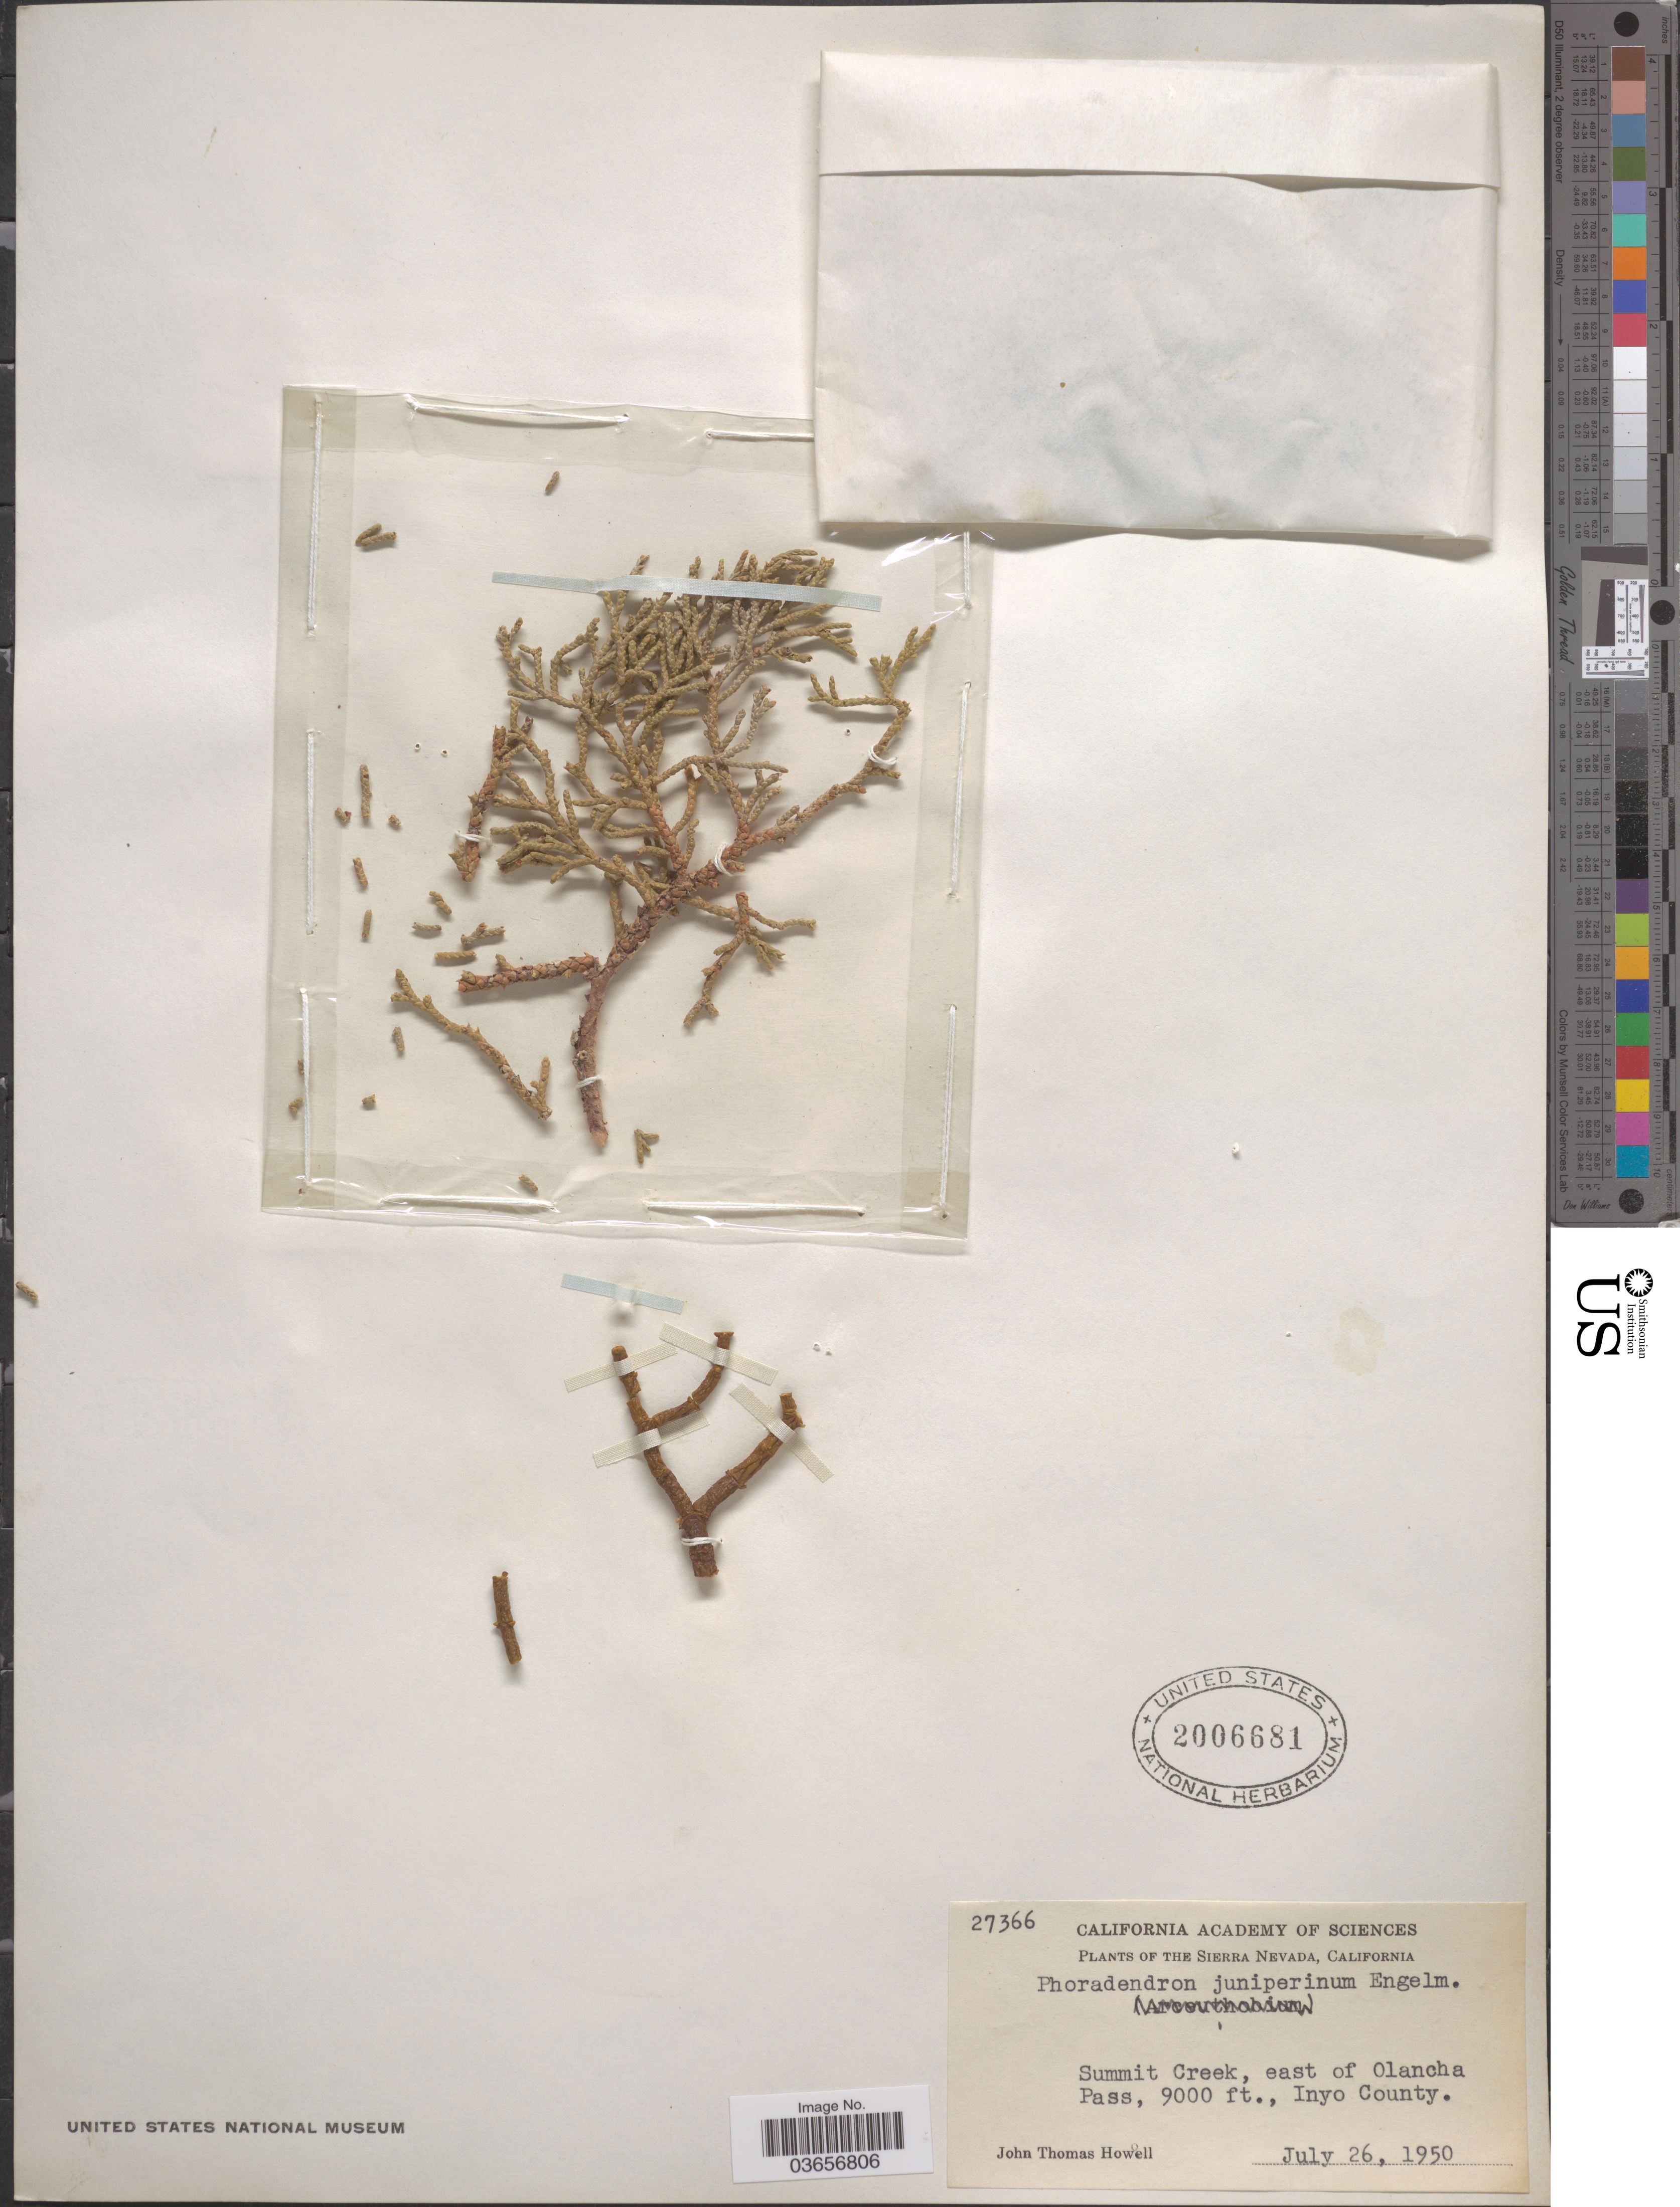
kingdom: Plantae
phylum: Tracheophyta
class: Magnoliopsida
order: Santalales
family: Viscaceae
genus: Phoradendron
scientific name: Phoradendron juniperinum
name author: Engelm. ex A. Gray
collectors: J. T. Howell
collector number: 27366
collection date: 1950-07-26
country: United States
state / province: California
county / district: Inyo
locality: Sierra Nevada. Summit Creek, east of Olancha Pass, Inyo County.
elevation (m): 2743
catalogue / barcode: US 2006681